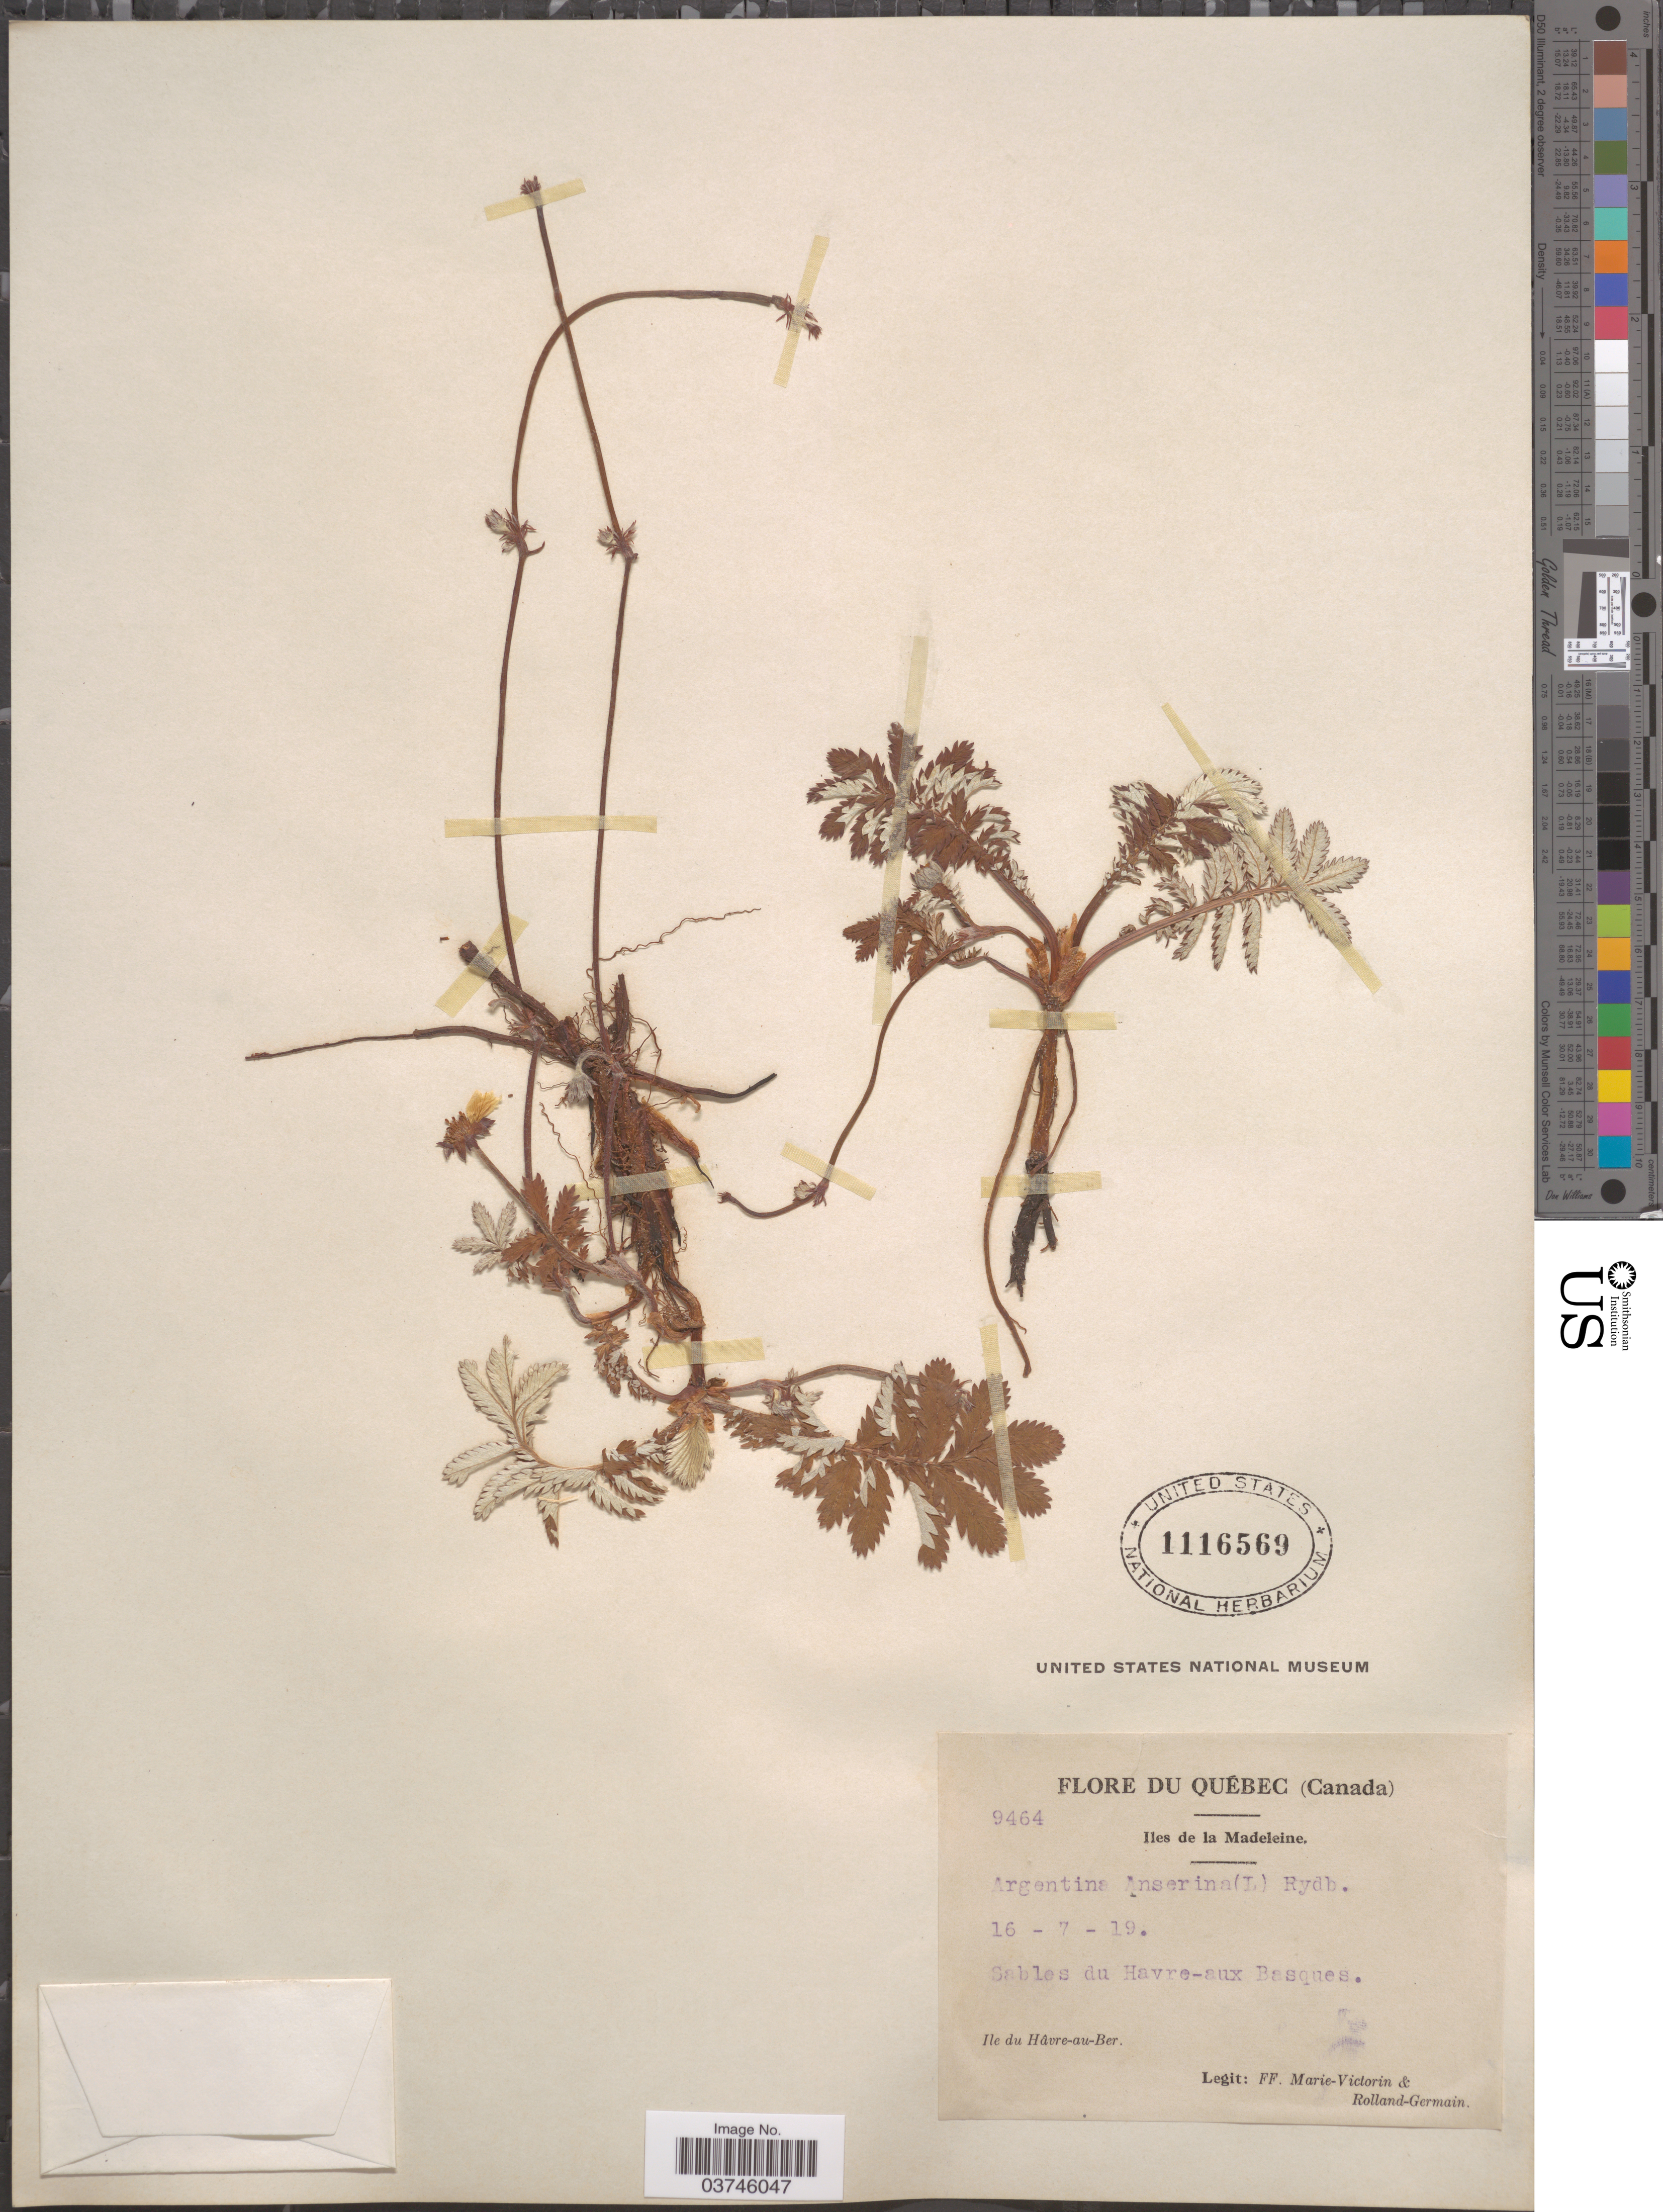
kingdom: Plantae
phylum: Tracheophyta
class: Magnoliopsida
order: Rosales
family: Rosaceae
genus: Argentina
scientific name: Argentina anserina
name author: (L.) Rydb.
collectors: F. Marie-Victorin & Rolland-Germain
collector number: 9464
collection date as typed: Transcribed d/m/y: 16/7/19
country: Canada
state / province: Quebec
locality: Iles de la Madeleine. Sables du Havre-aux Basques. Ille du Hâvre-au-Ber.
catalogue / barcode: US 1116569